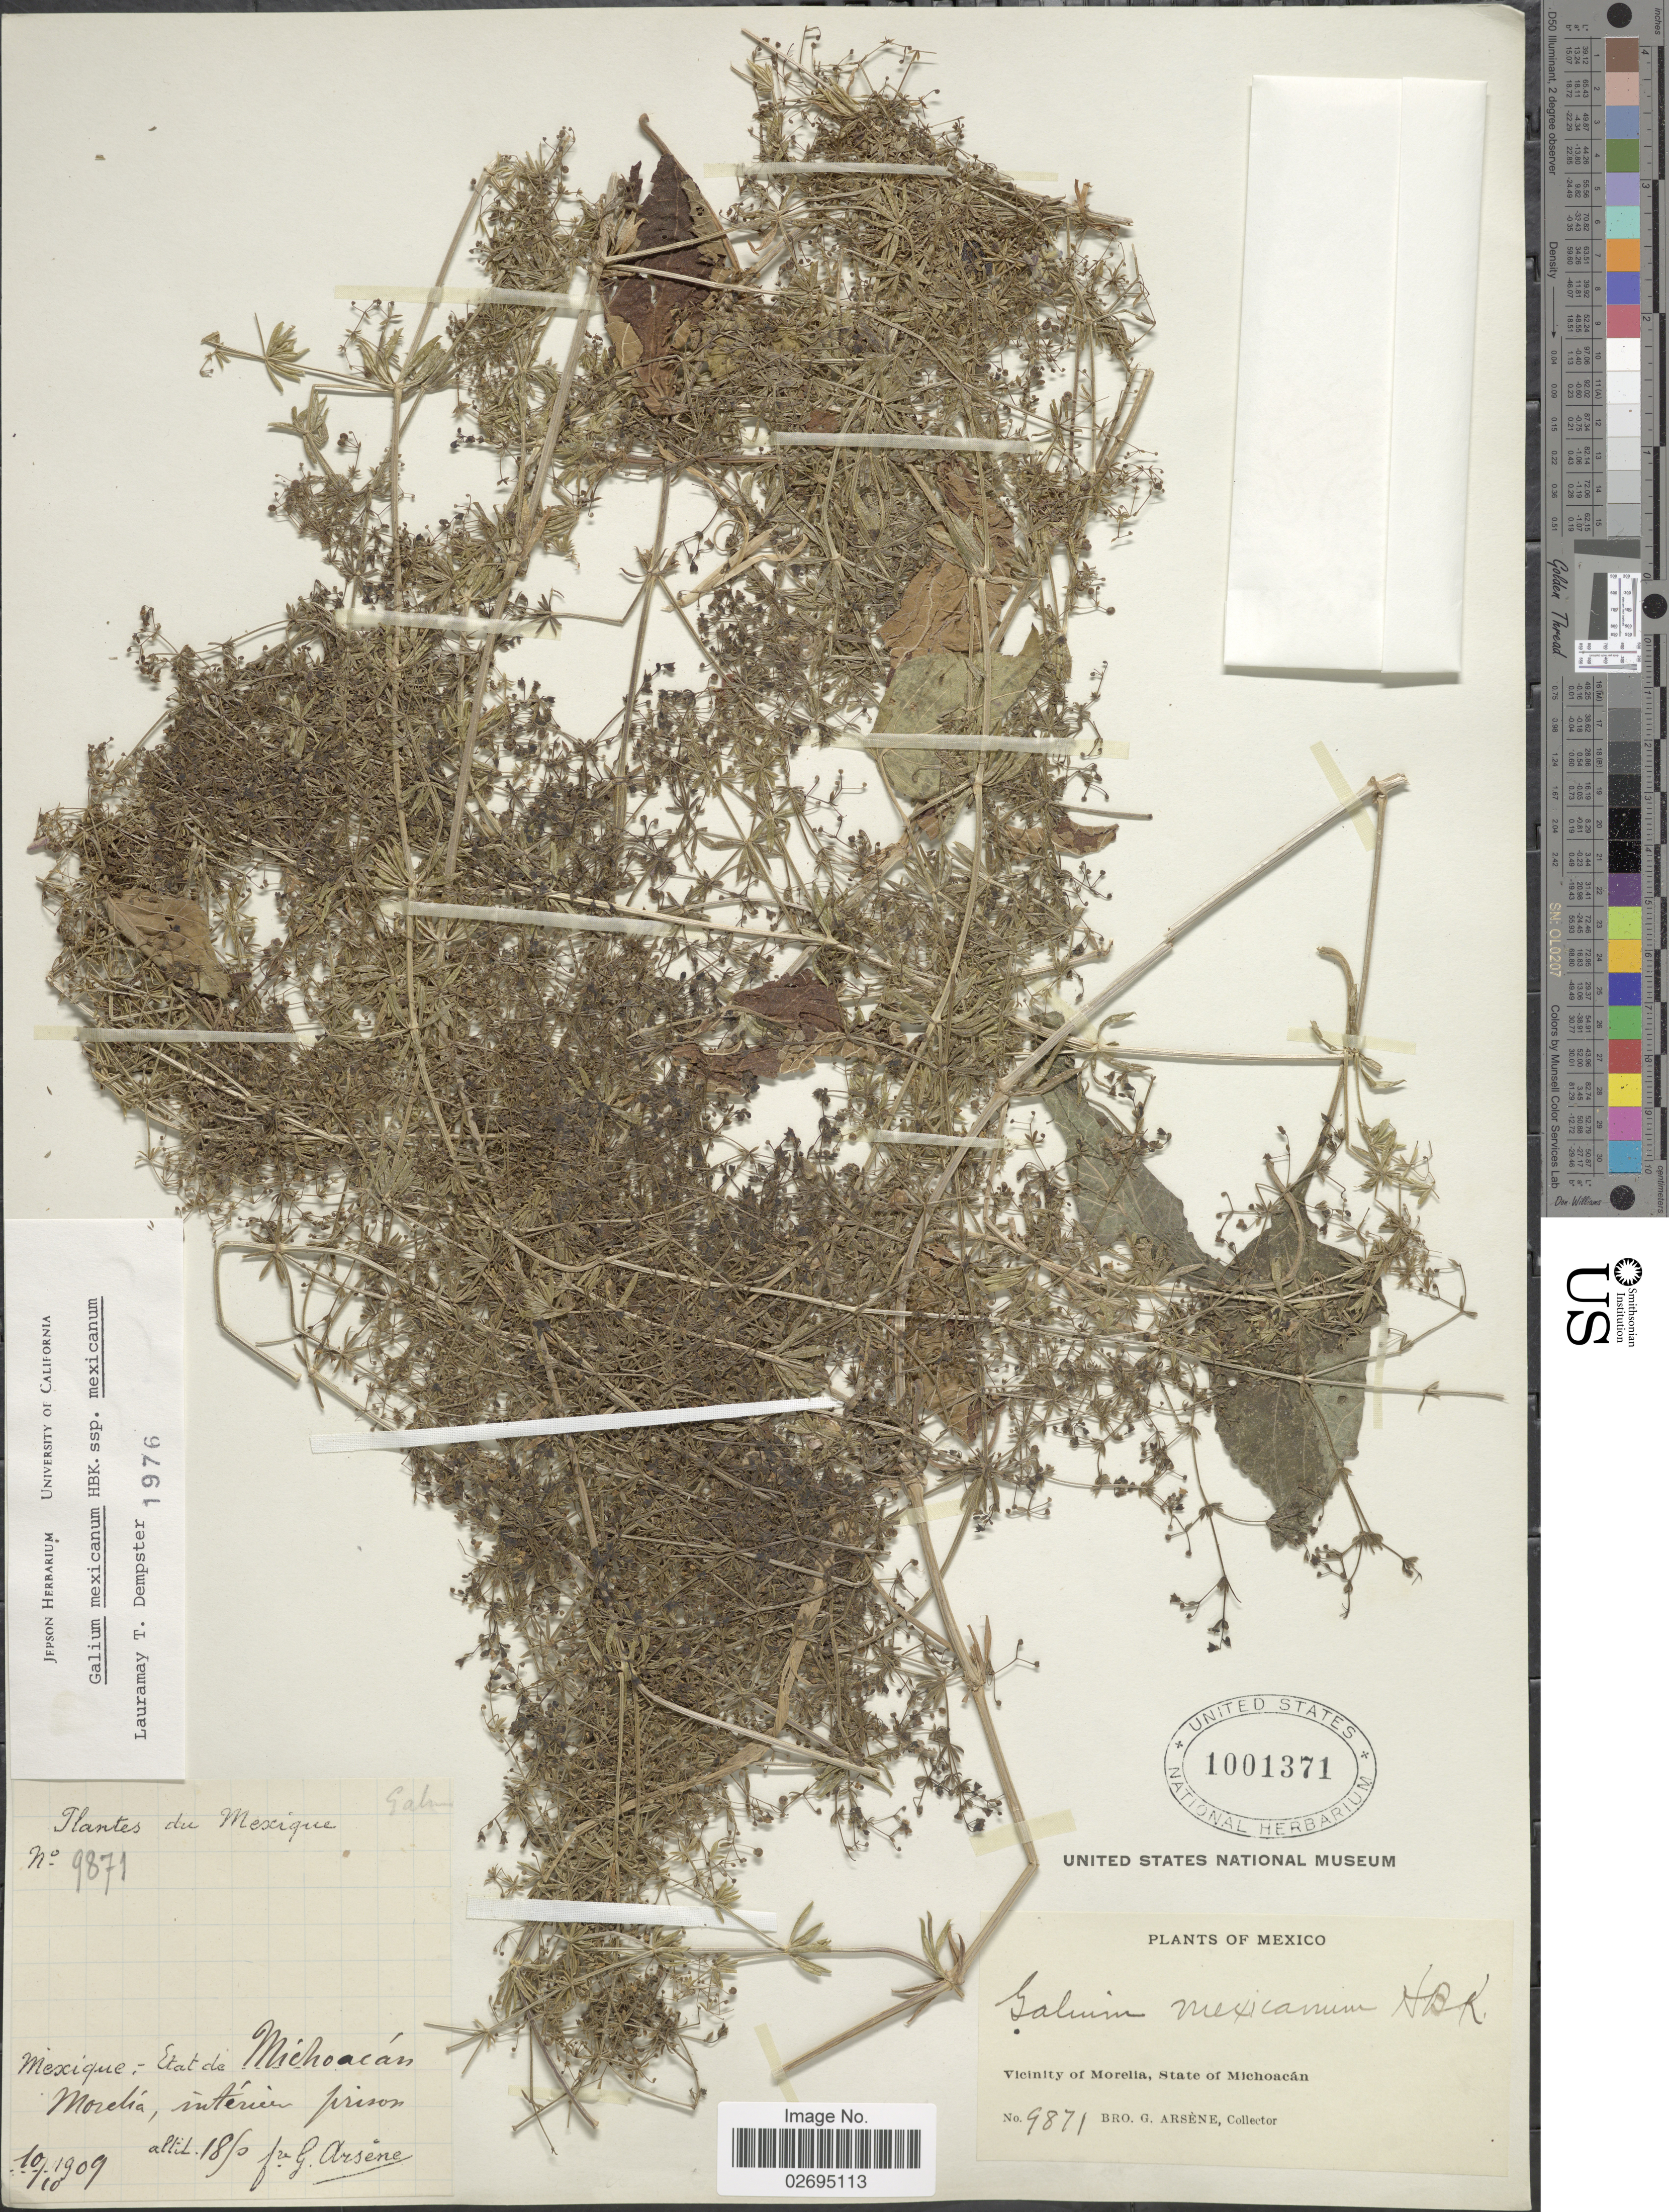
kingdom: Plantae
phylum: Tracheophyta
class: Magnoliopsida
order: Gentianales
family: Rubiaceae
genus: Galium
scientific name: Galium mexicanum subsp. mexicanum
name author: Kunth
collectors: Bro. G. Arsène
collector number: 9871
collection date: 1909-10-10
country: Mexico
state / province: Michoacán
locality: Vicinity of Morelia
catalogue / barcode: US 1001371